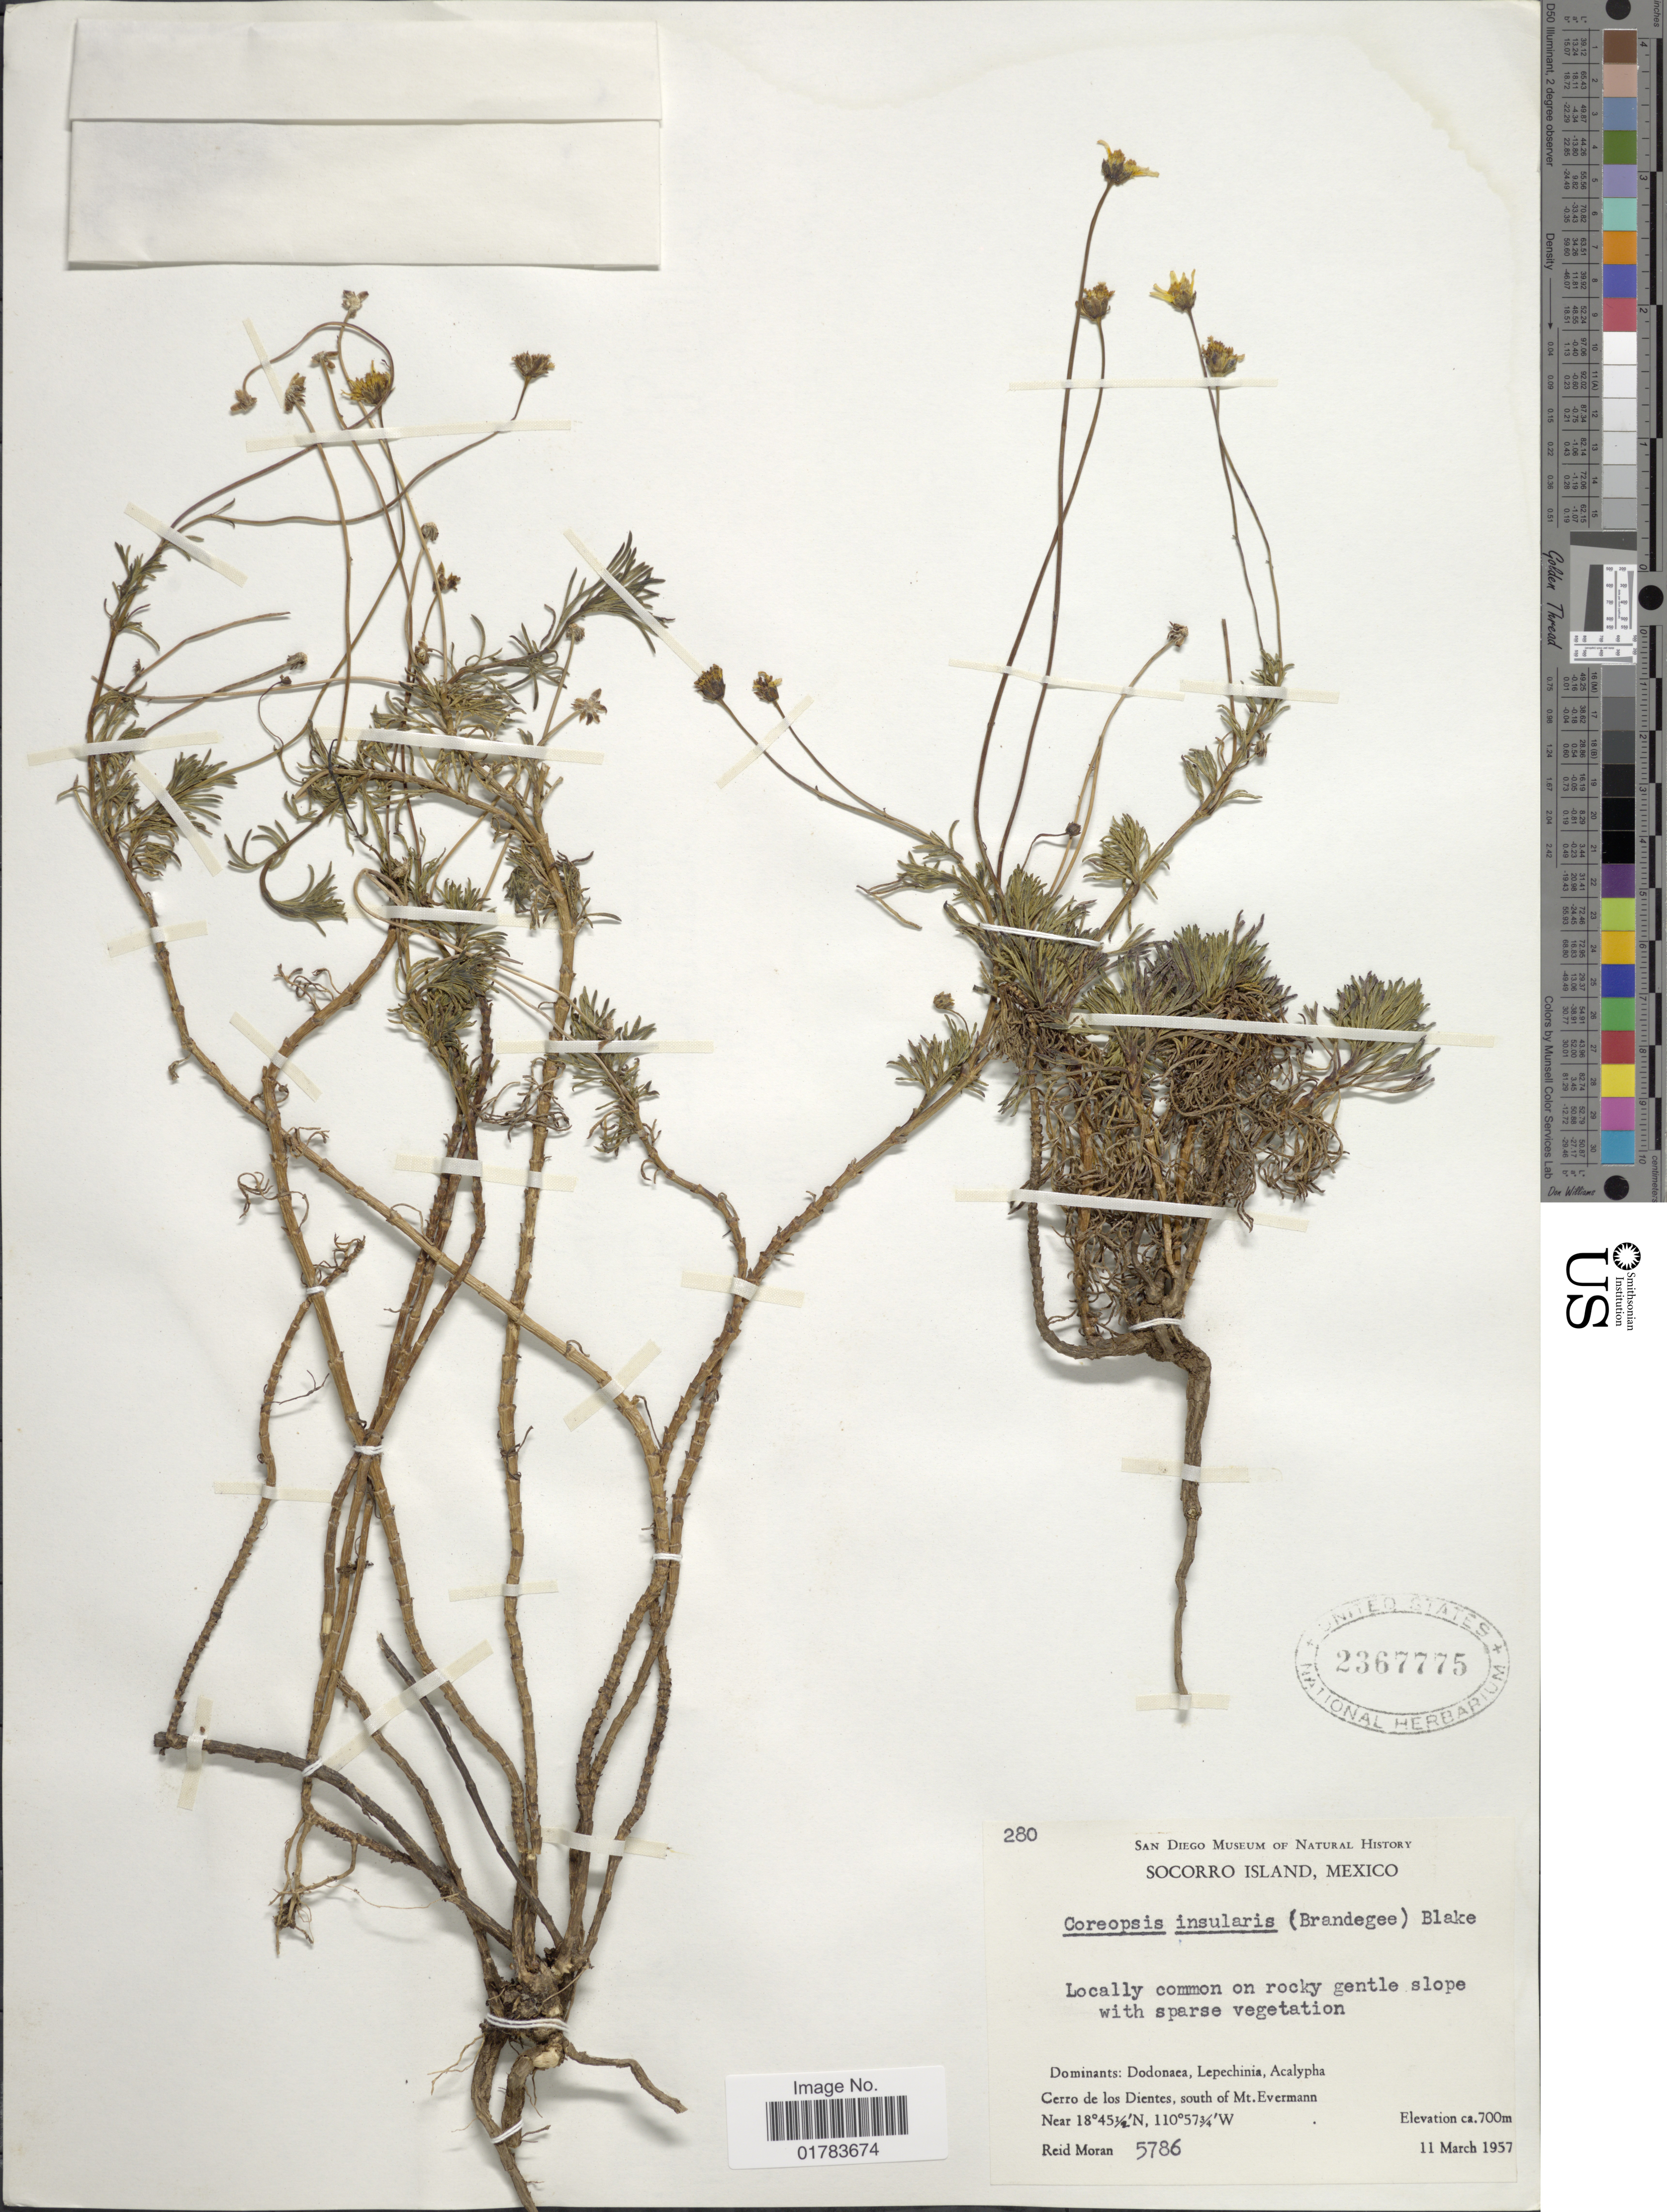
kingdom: Plantae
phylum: Tracheophyta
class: Magnoliopsida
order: Asterales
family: Asteraceae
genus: Coreopsis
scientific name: Coreopsis insularis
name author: Brandegee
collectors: R. V. Moran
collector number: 5786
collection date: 1957-03-11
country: Mexico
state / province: Colima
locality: Socorro Island, Cerro de los Dientes, south of Mt. Evermann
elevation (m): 700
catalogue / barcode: US 2367775